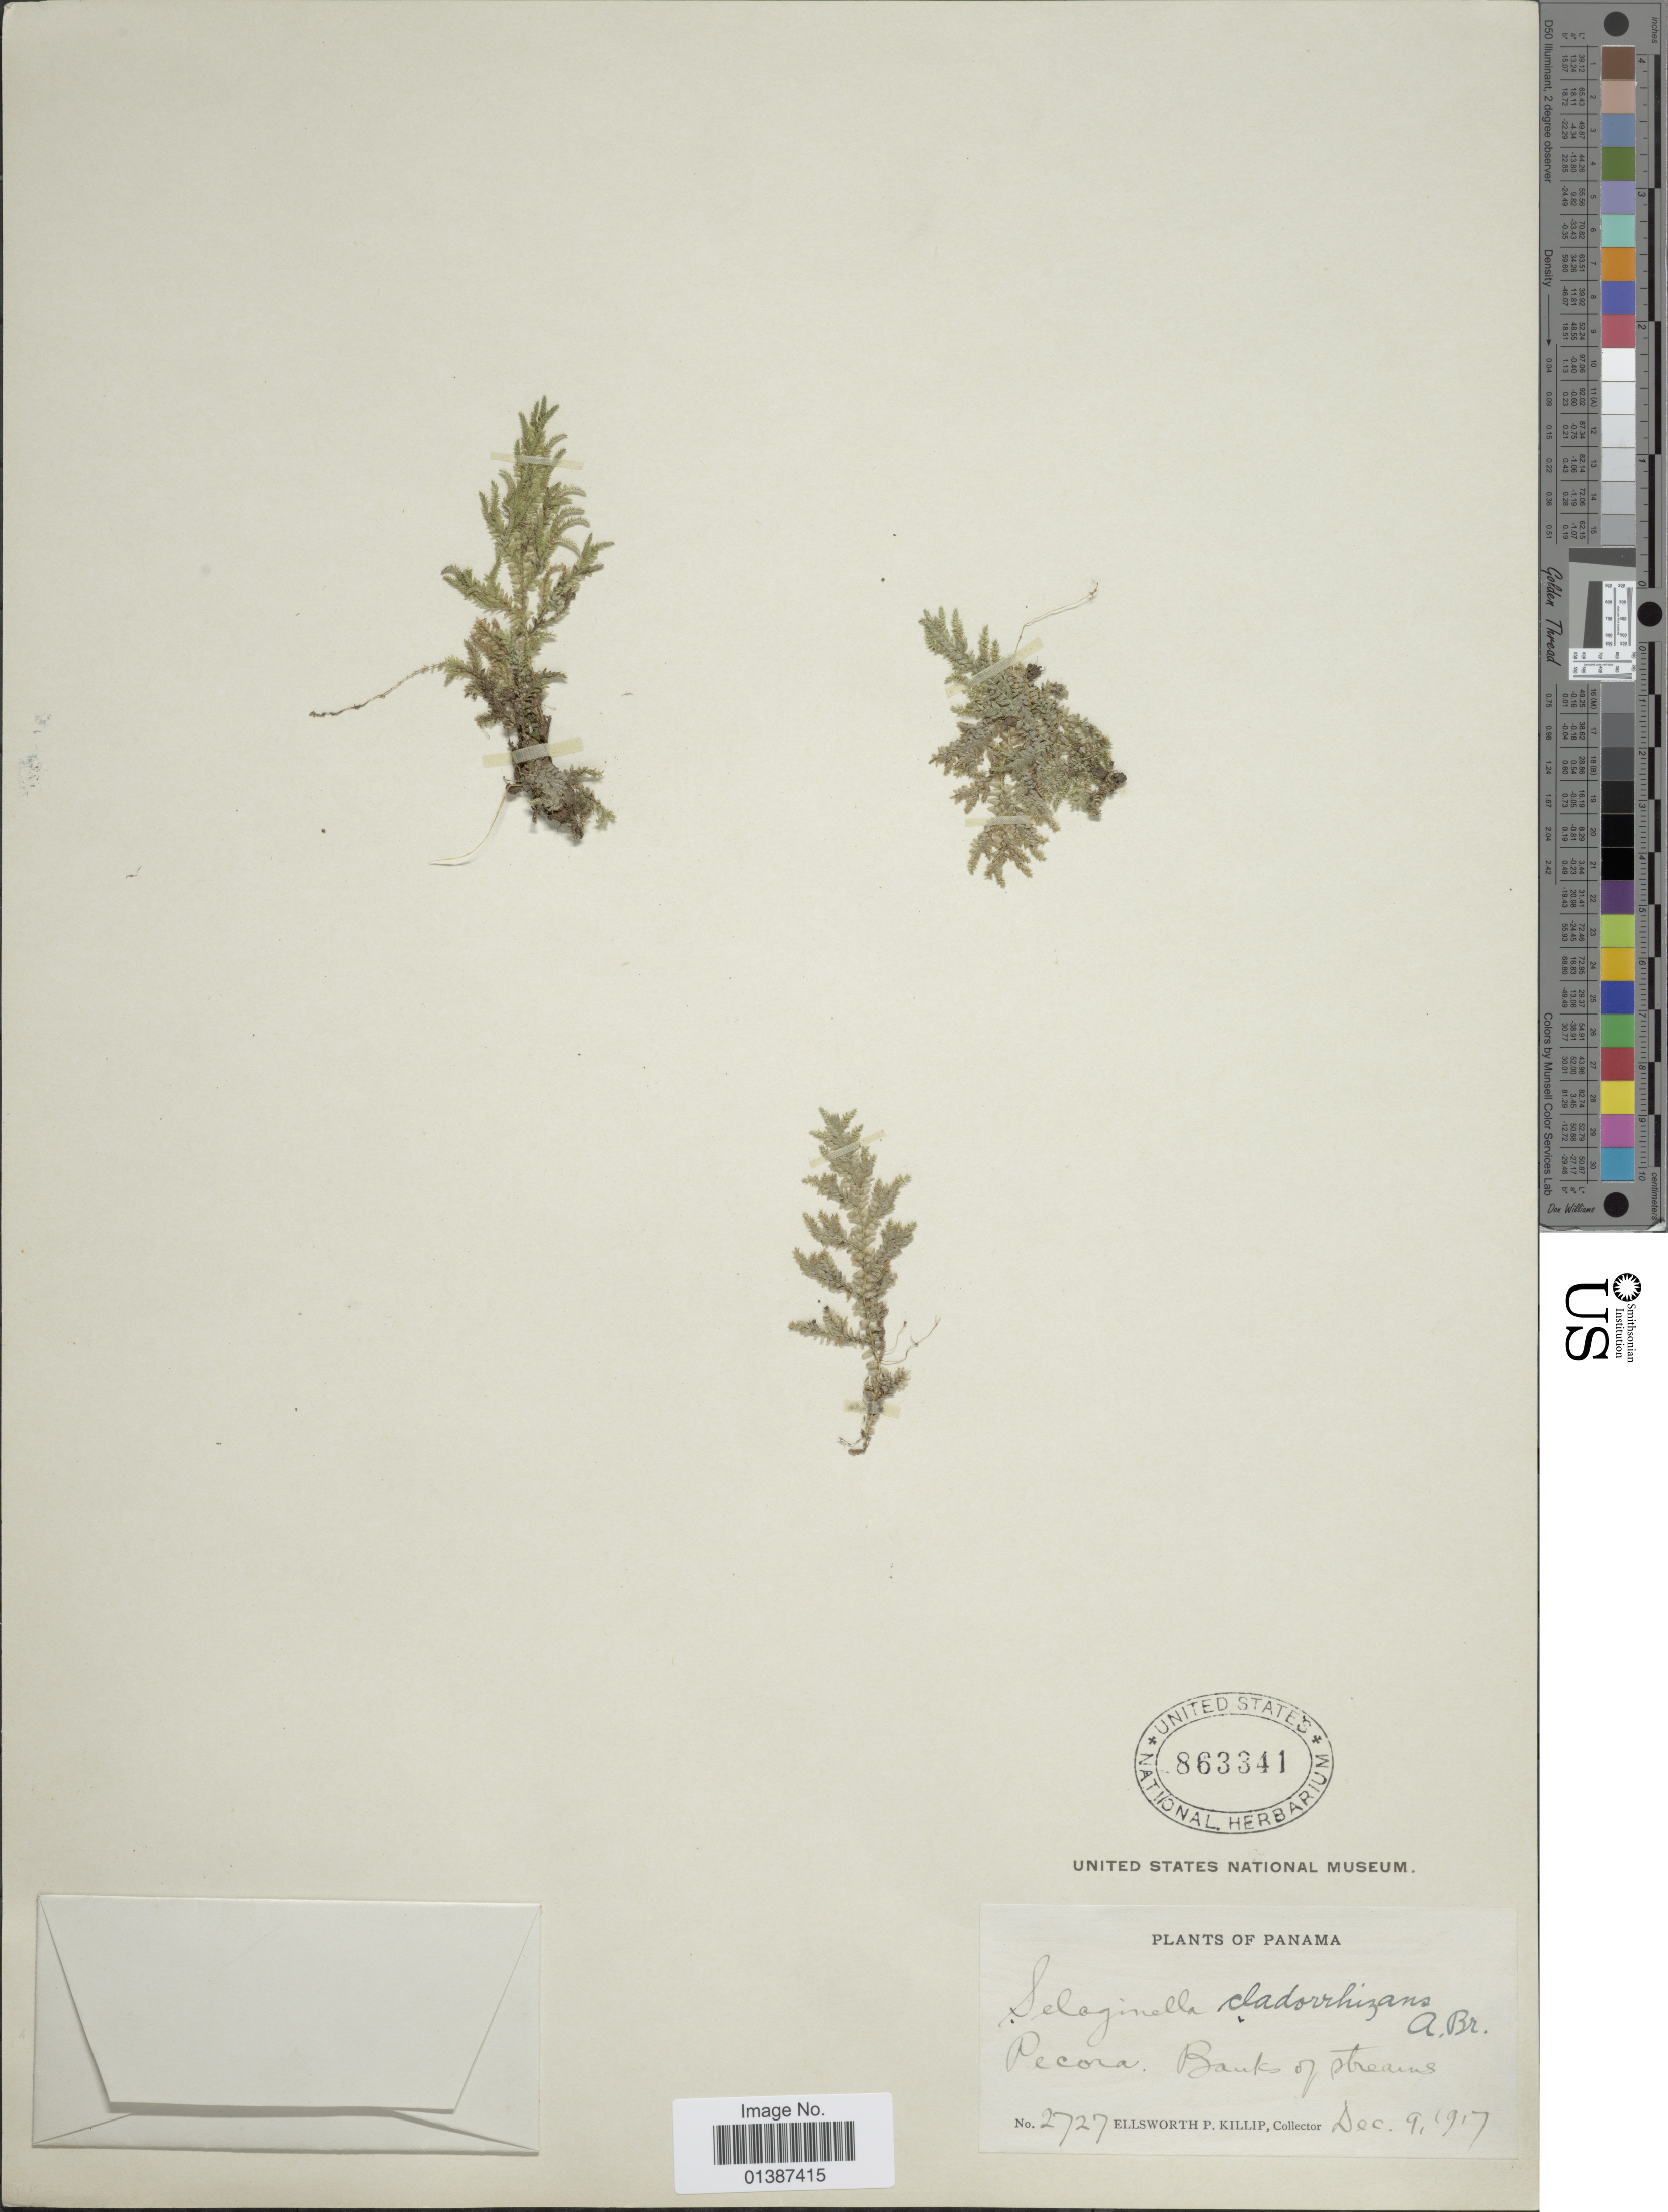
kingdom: Plantae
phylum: Tracheophyta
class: Lycopodiopsida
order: Selaginellales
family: Selaginellaceae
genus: Selaginella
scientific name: Selaginella cladorrhizans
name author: A. Br.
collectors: E. P. Killip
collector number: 2727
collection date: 1917-12-09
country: Panama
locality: Pacora, Banks of stream.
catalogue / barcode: US 863341